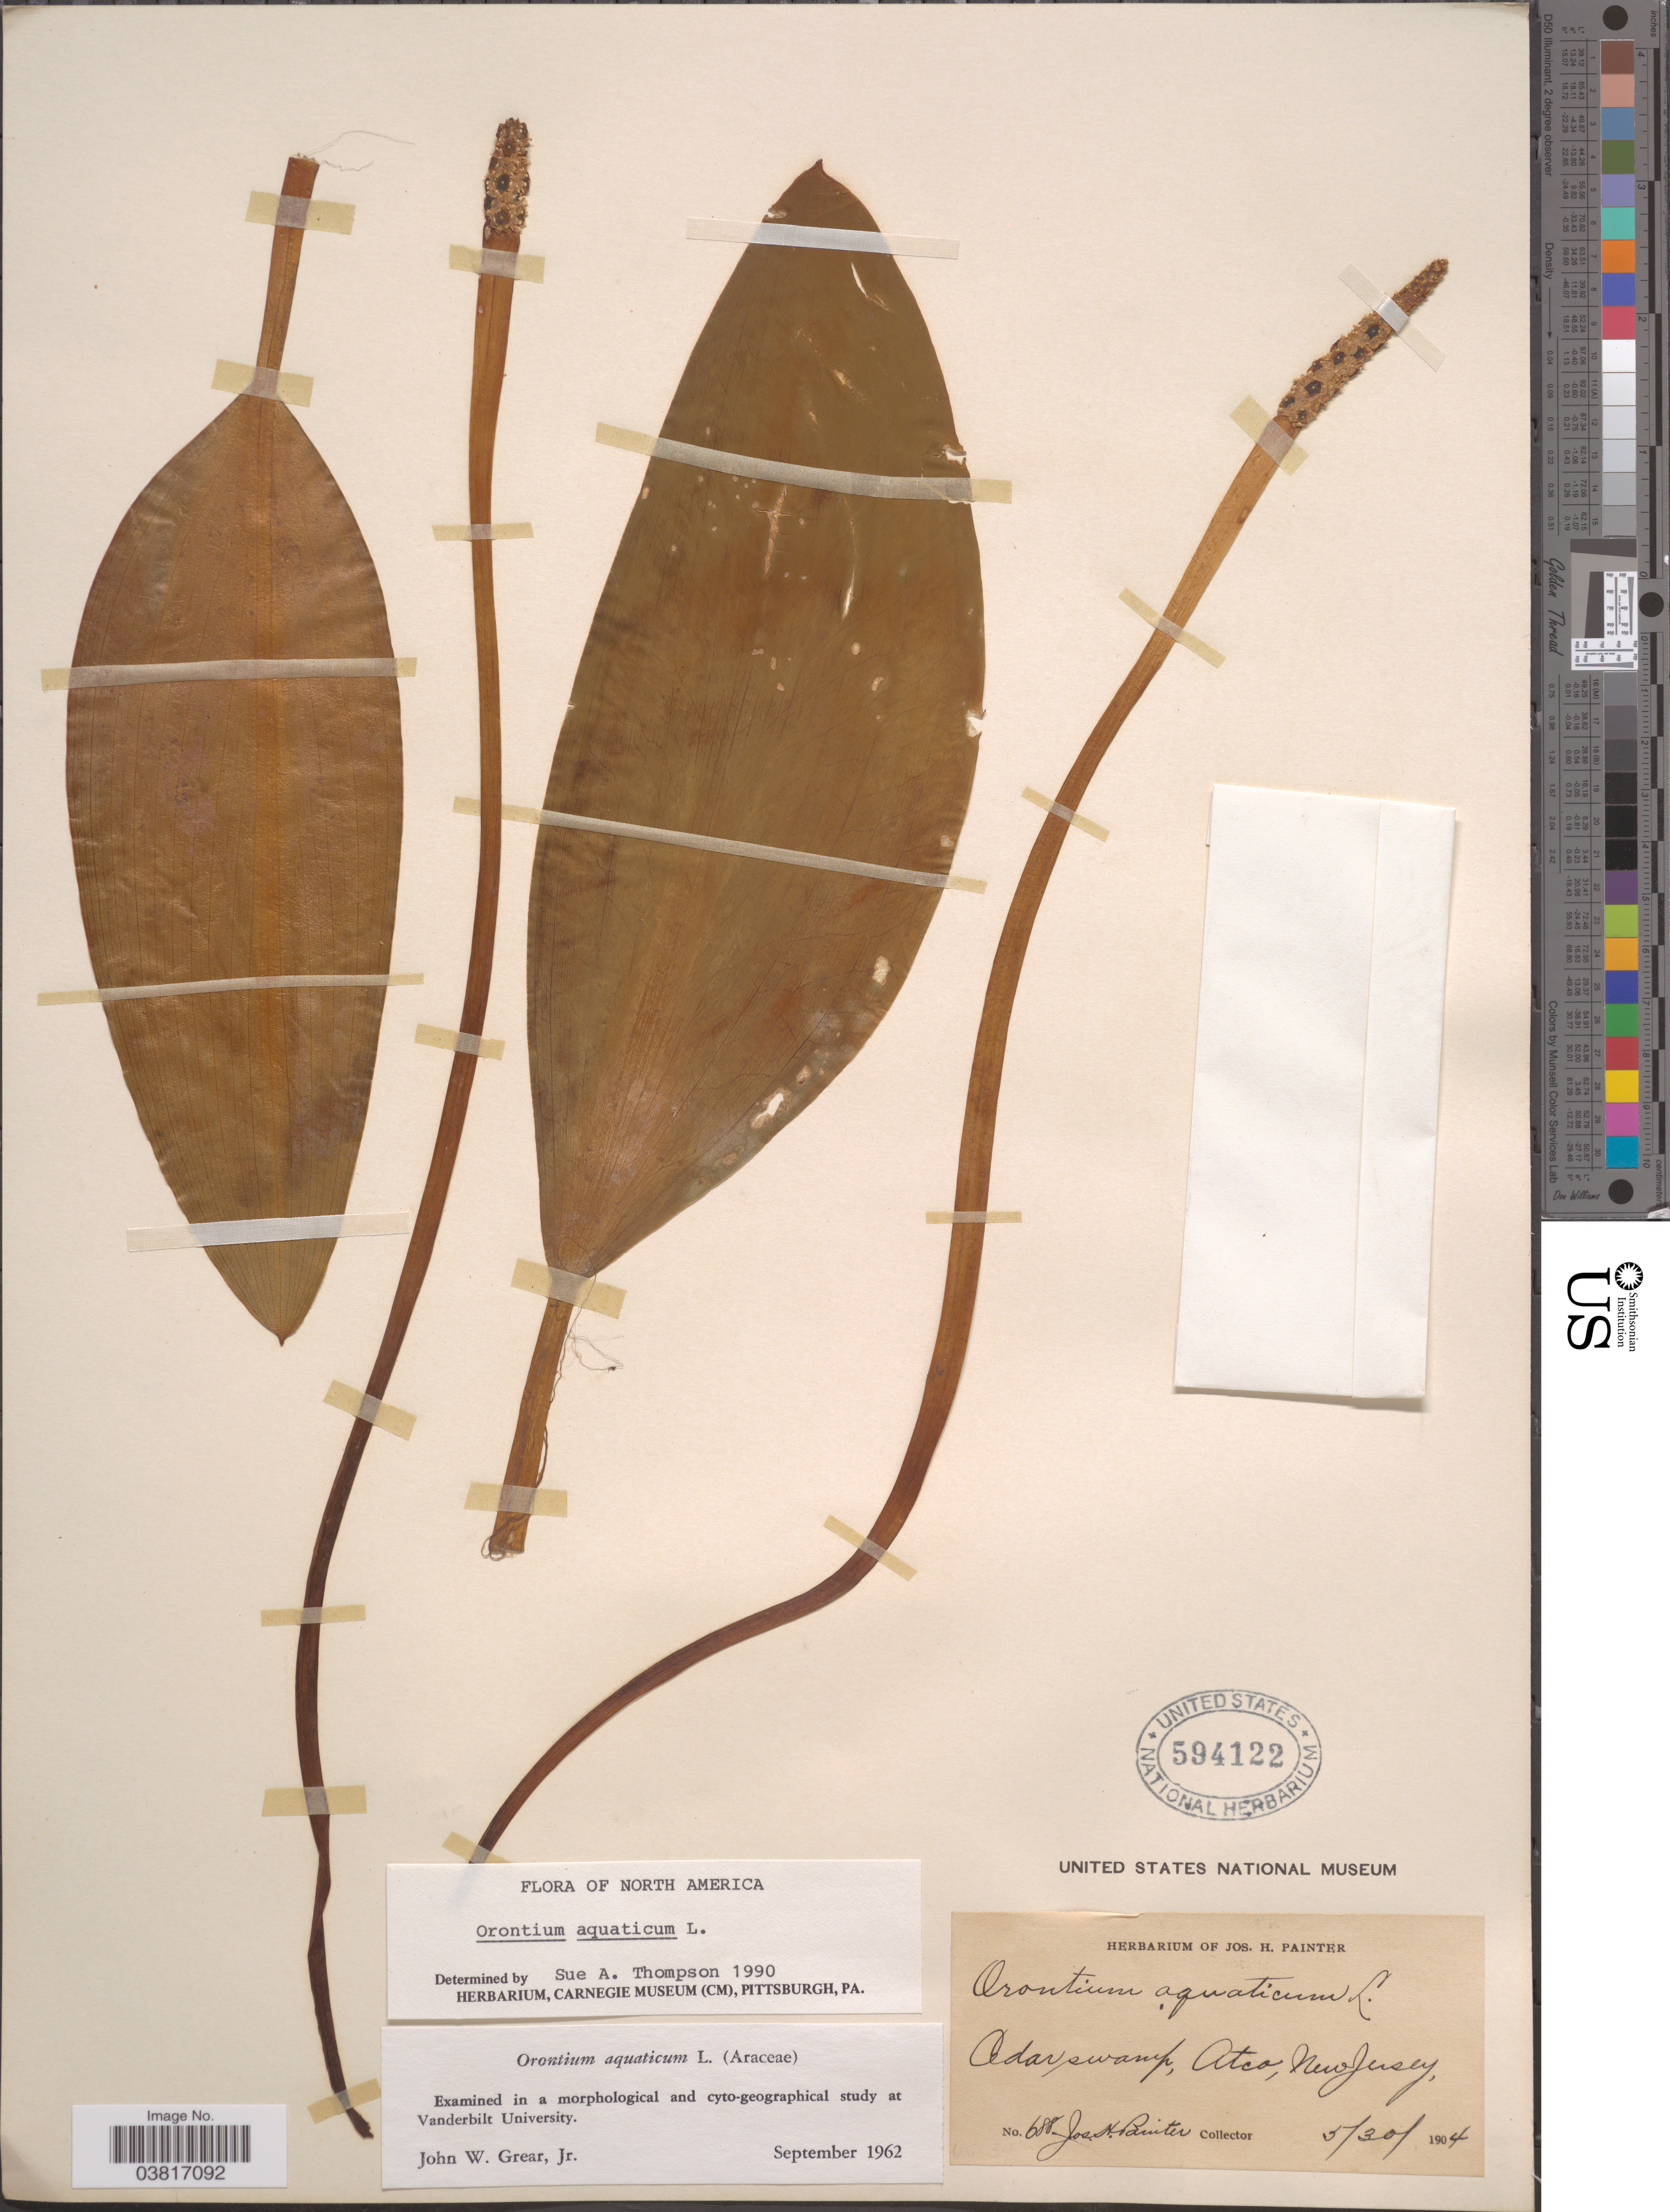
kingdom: Plantae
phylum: Tracheophyta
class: Liliopsida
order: Alismatales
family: Araceae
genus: Orontium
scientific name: Orontium aquaticum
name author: L.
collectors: J. H. Painter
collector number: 688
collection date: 1904-05-30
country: United States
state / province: New Jersey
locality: Cedar swamp, Atco.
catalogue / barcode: US 594122